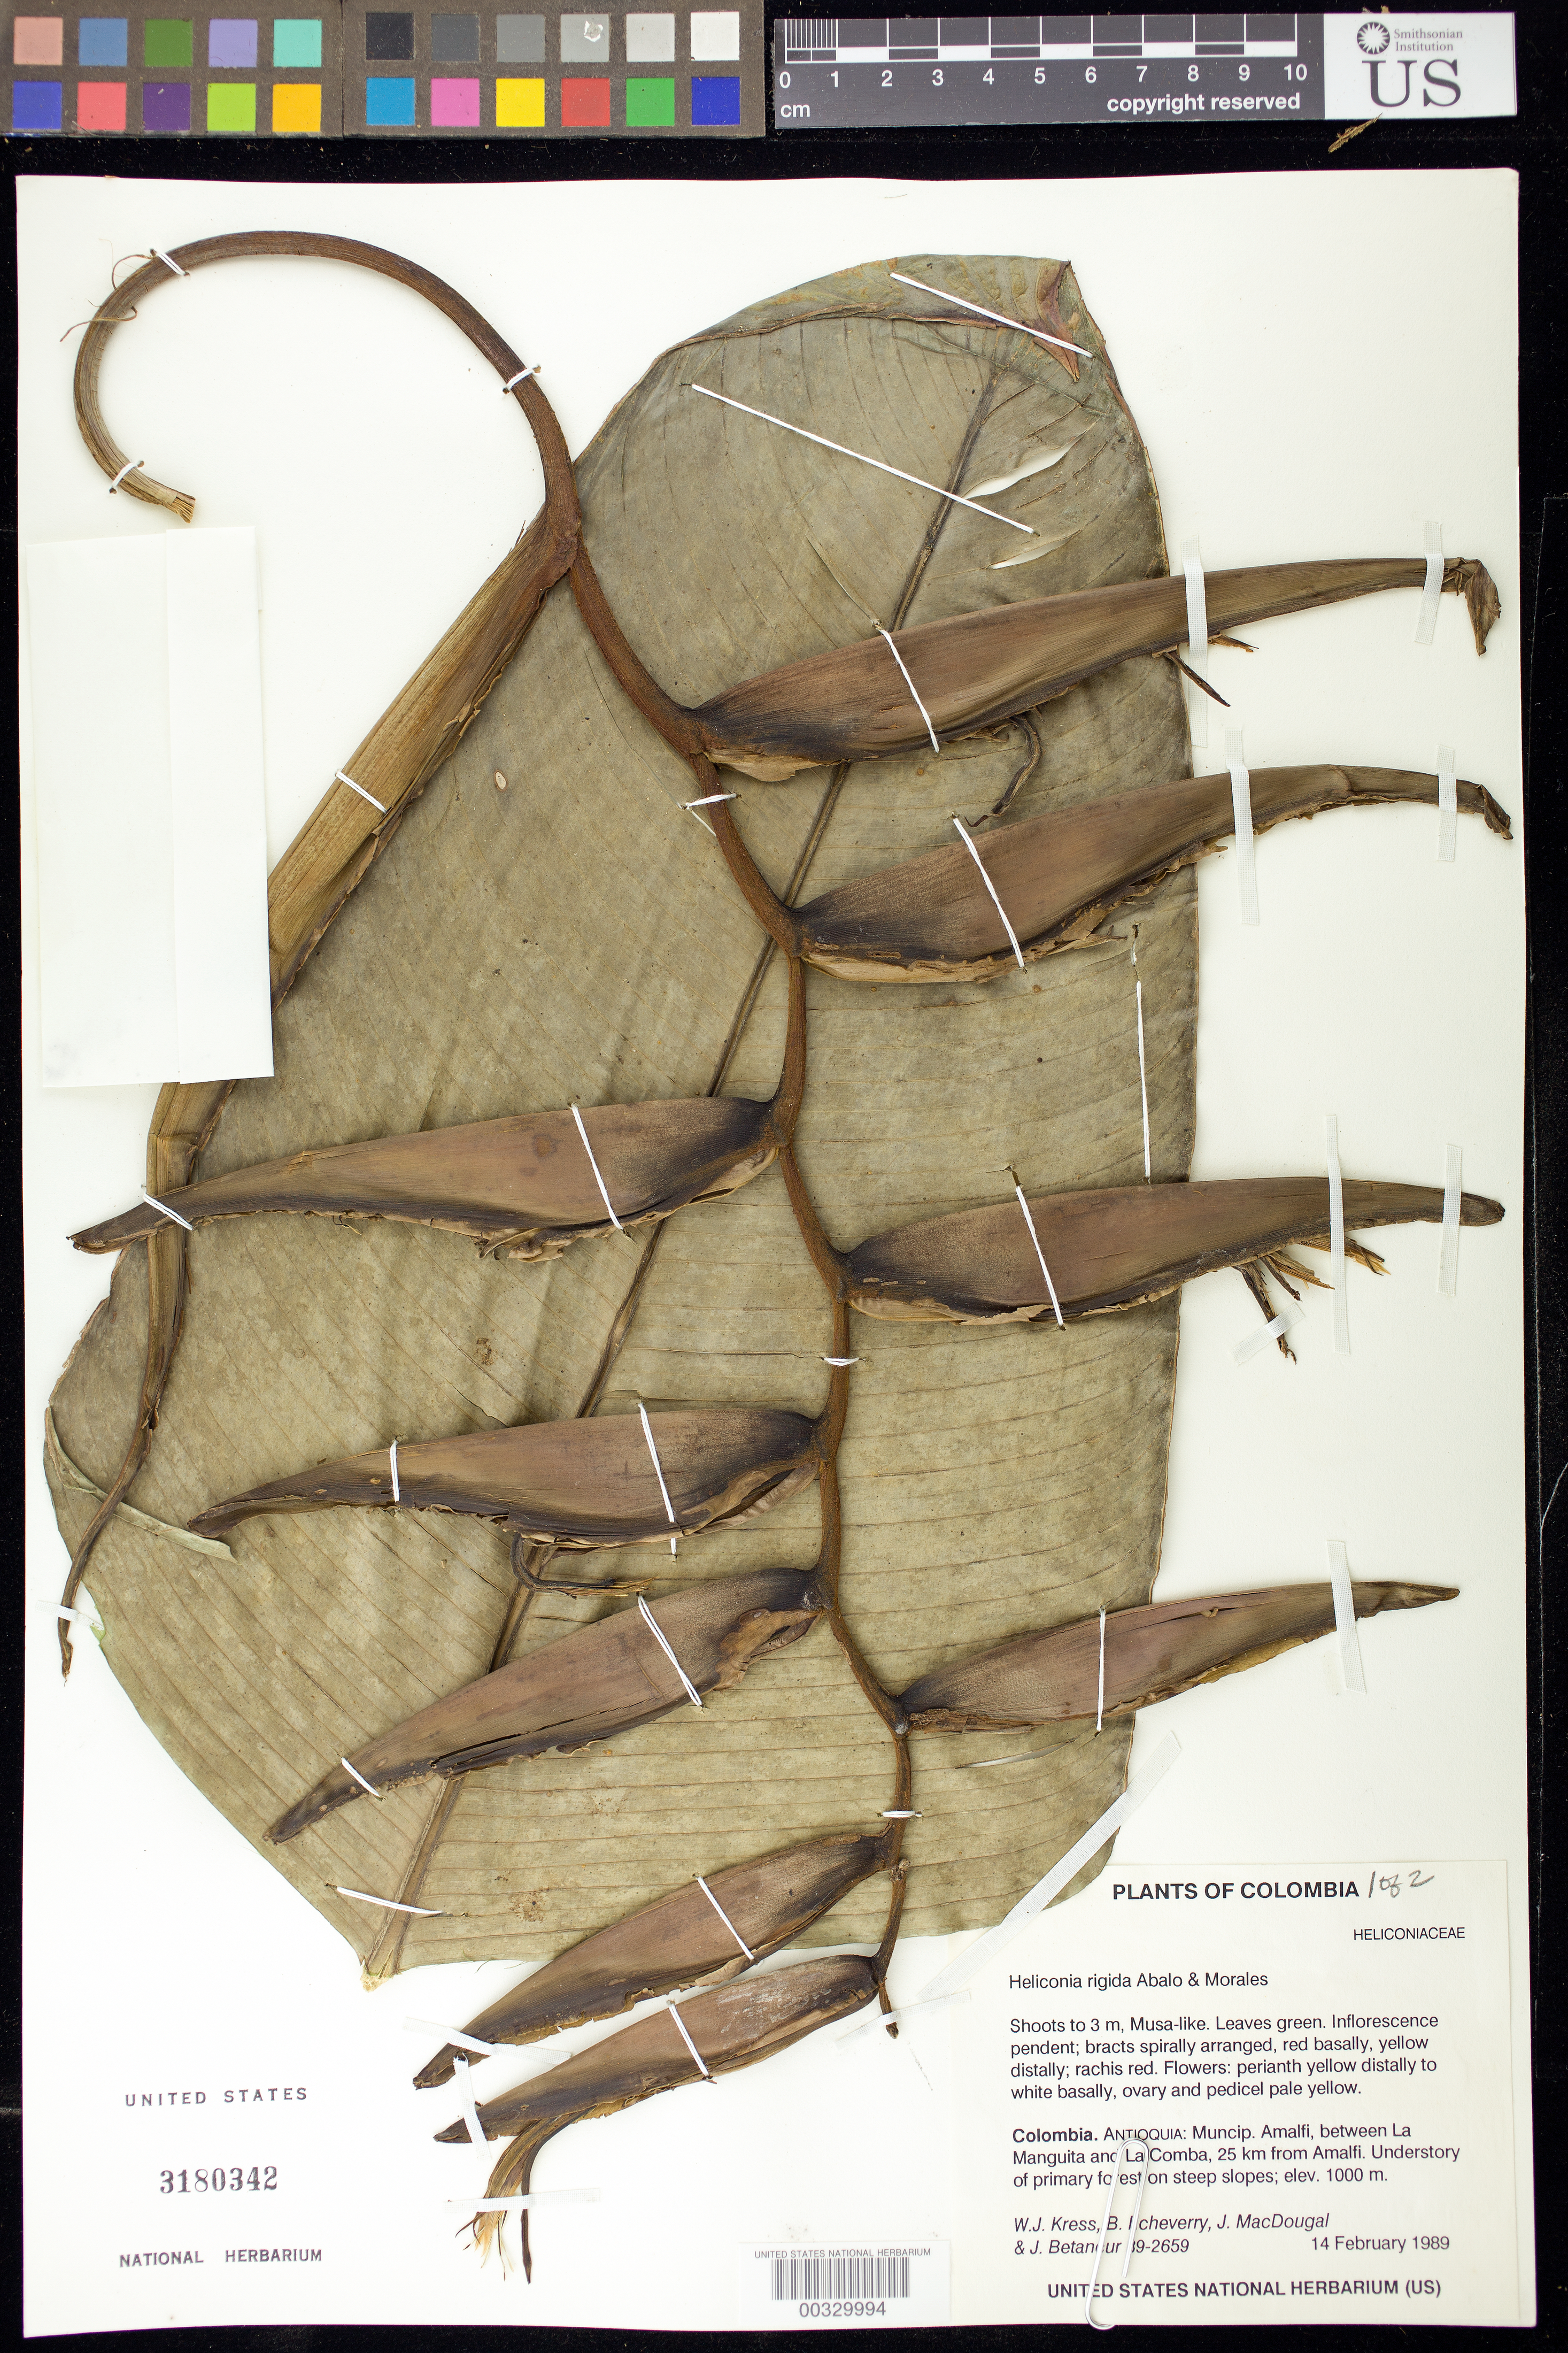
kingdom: Plantae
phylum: Tracheophyta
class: Liliopsida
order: Zingiberales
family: Heliconiaceae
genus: Heliconia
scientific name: Heliconia rigida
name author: Abalo & G. Morales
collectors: W. J. Kress, B. Echeverry, J. M. MacDougal & J. C. Betancur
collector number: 89-2659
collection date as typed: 14 Feb 1989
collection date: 1989-02-14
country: Colombia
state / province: Antioquia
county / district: Amalfi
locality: Mun of Amalfi, between la Manguita and la Comba, 25 km from Amalfi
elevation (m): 1000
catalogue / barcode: US 3180342